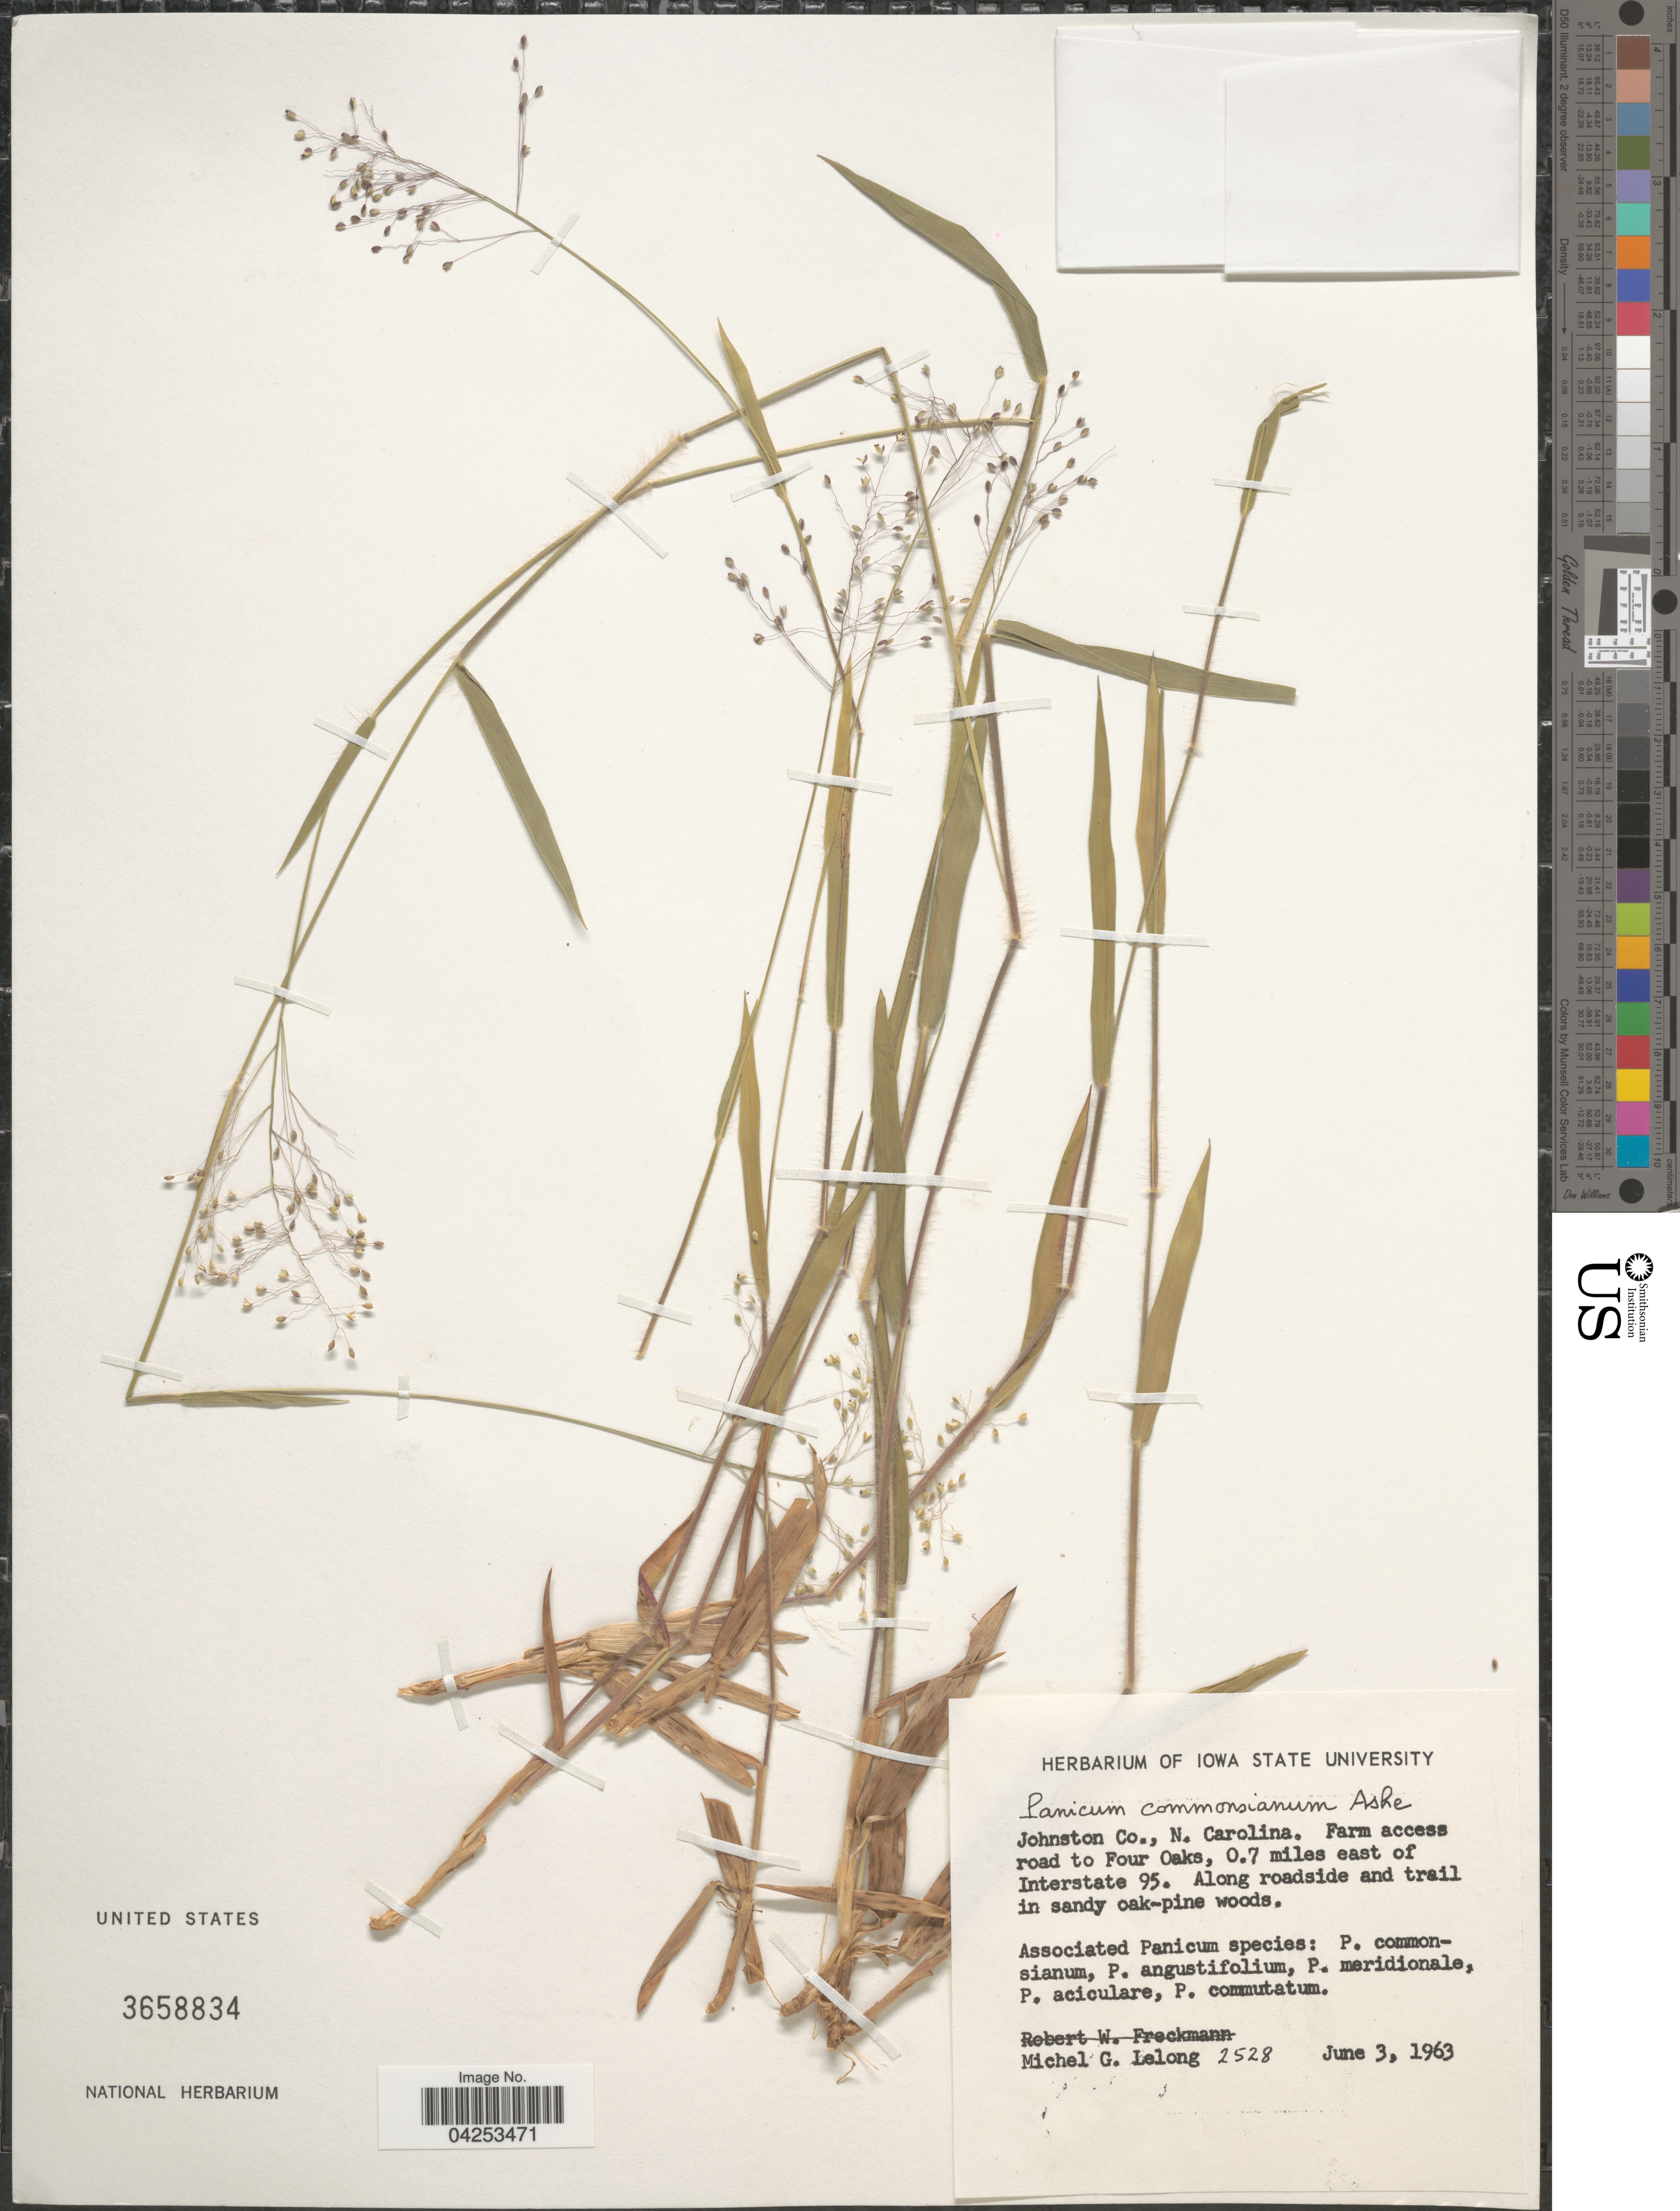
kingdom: Plantae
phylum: Tracheophyta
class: Liliopsida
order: Poales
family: Poaceae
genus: Dichanthelium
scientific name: Dichanthelium commutatum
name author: (Schult.) Gould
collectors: M. Lelong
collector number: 2528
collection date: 1963-06-03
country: United States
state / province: North Carolina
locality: Johnston Co. Farm access road to Four Oaks, 0.7 miles east of Interstate 95.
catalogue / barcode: US 3658834